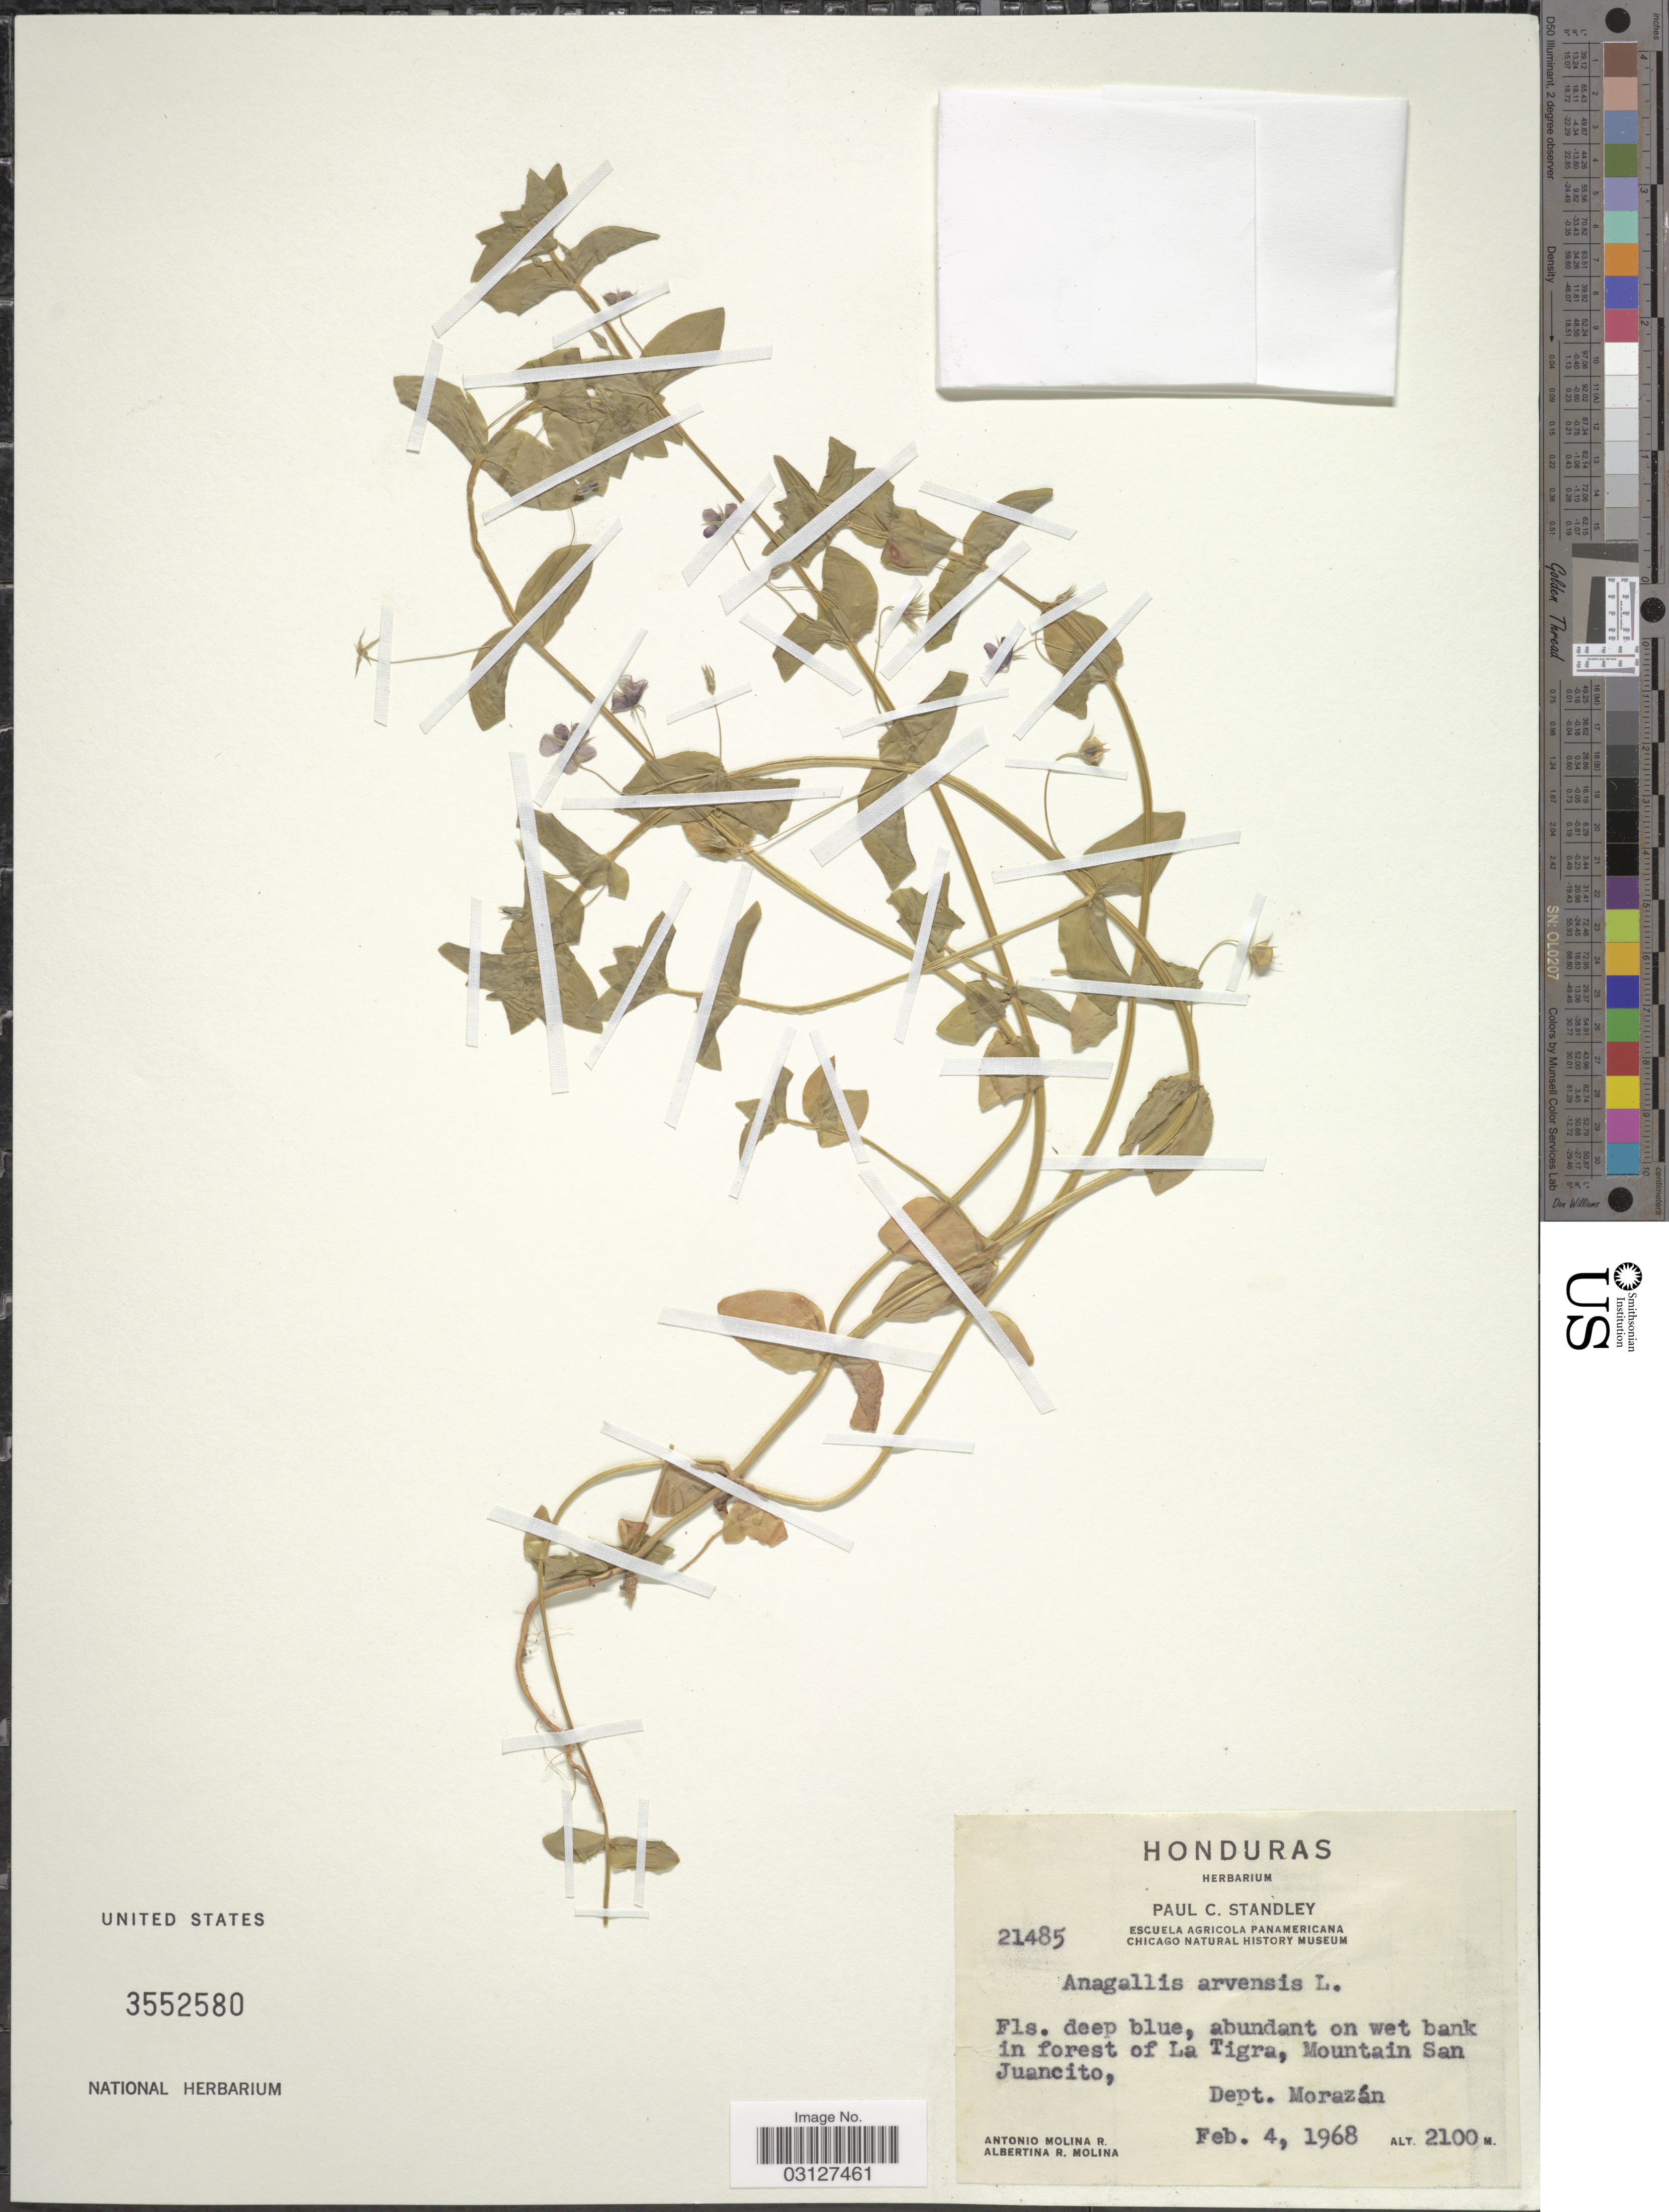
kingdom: Plantae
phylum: Tracheophyta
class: Magnoliopsida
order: Ericales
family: Primulaceae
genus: Anagallis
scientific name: Anagallis arvensis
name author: L.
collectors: A. Molina R. & A. R. Molina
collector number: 21485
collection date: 1968-02-04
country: Honduras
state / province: Fco. Morazán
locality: Abundant on wet bank in forest of La Tigra, Mountain San Juancito, Dept. Morazán.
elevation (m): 2100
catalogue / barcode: US 3552580